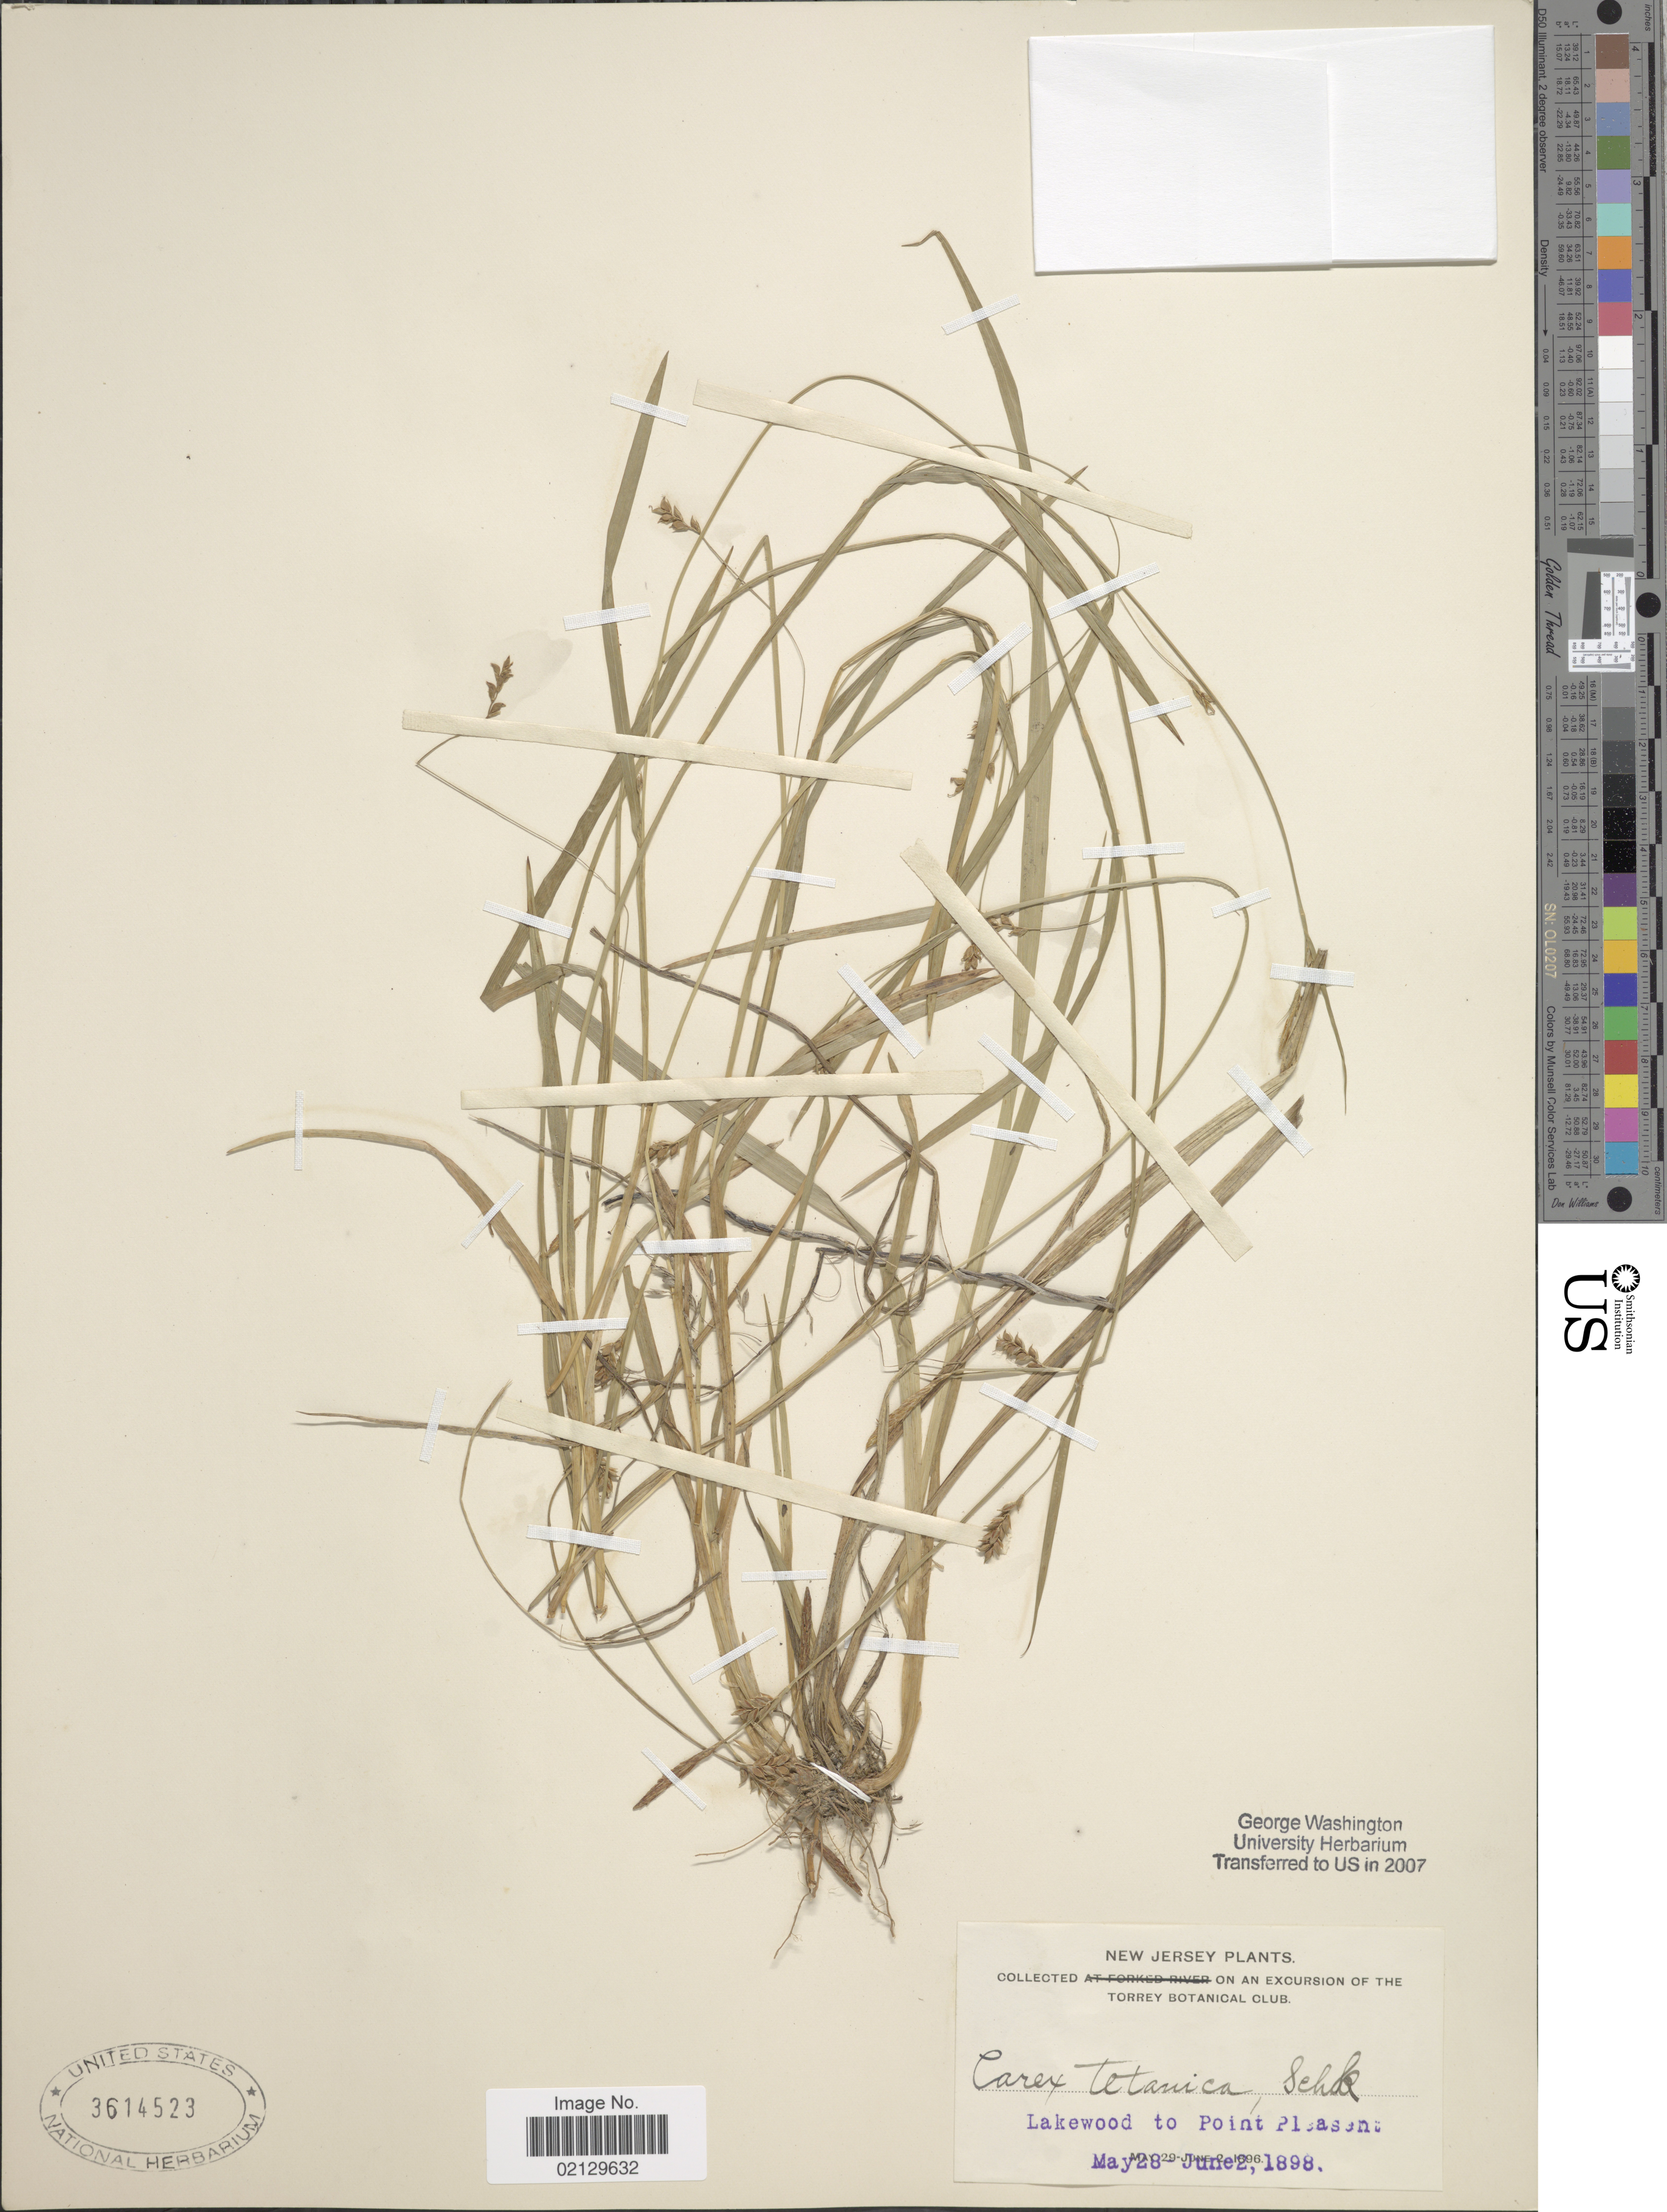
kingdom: Plantae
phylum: Tracheophyta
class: Liliopsida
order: Poales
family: Cyperaceae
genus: Carex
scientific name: Carex polymorpha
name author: Muhl.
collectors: Torrey Botanical Club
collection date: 1898-05-28/1898-06-02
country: United States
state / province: New Jersey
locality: Lakewood to Point Pleasant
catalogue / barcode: US 3614523